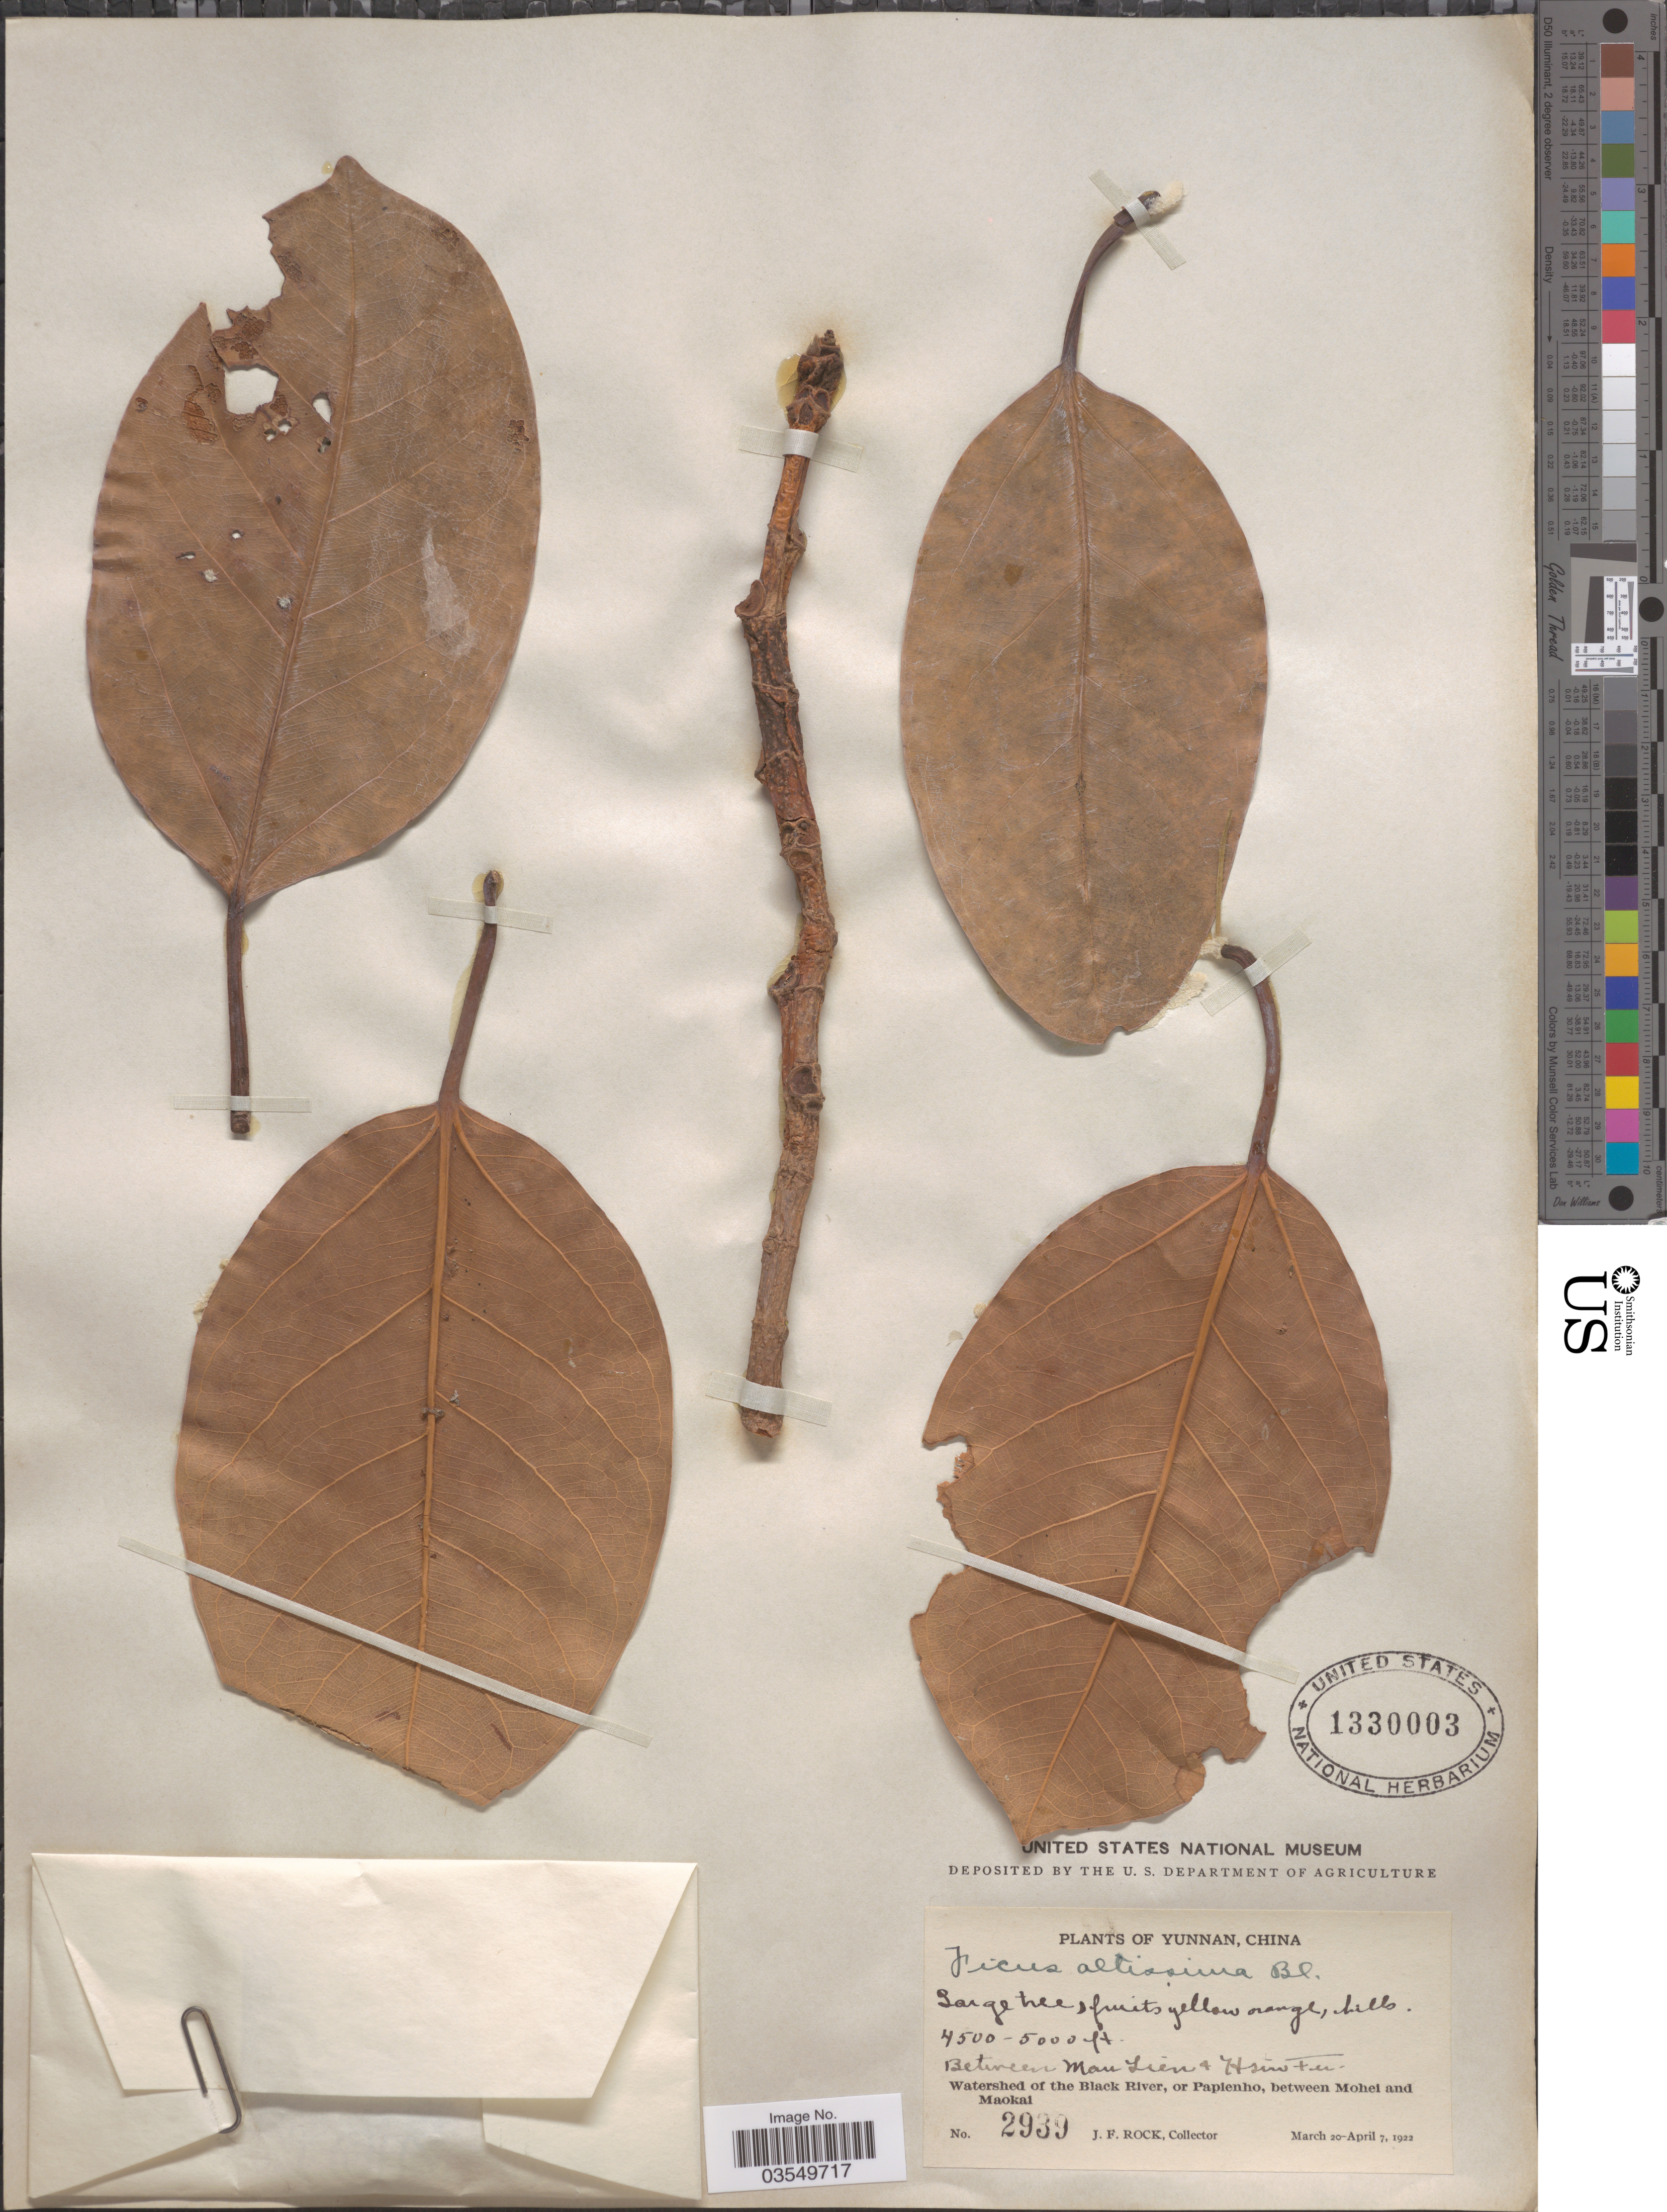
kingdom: Plantae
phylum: Tracheophyta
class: Magnoliopsida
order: Rosales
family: Moraceae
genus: Ficus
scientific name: Ficus altissima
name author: Blume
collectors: J. Rock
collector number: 2939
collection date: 1922-03-20/1922-04-07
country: China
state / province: Yunnan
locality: Between Man Lien+Hsien* Fu. Watershed of the Black River, or Papienho, between Mohei and Maokai.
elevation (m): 1372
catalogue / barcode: US 1330003